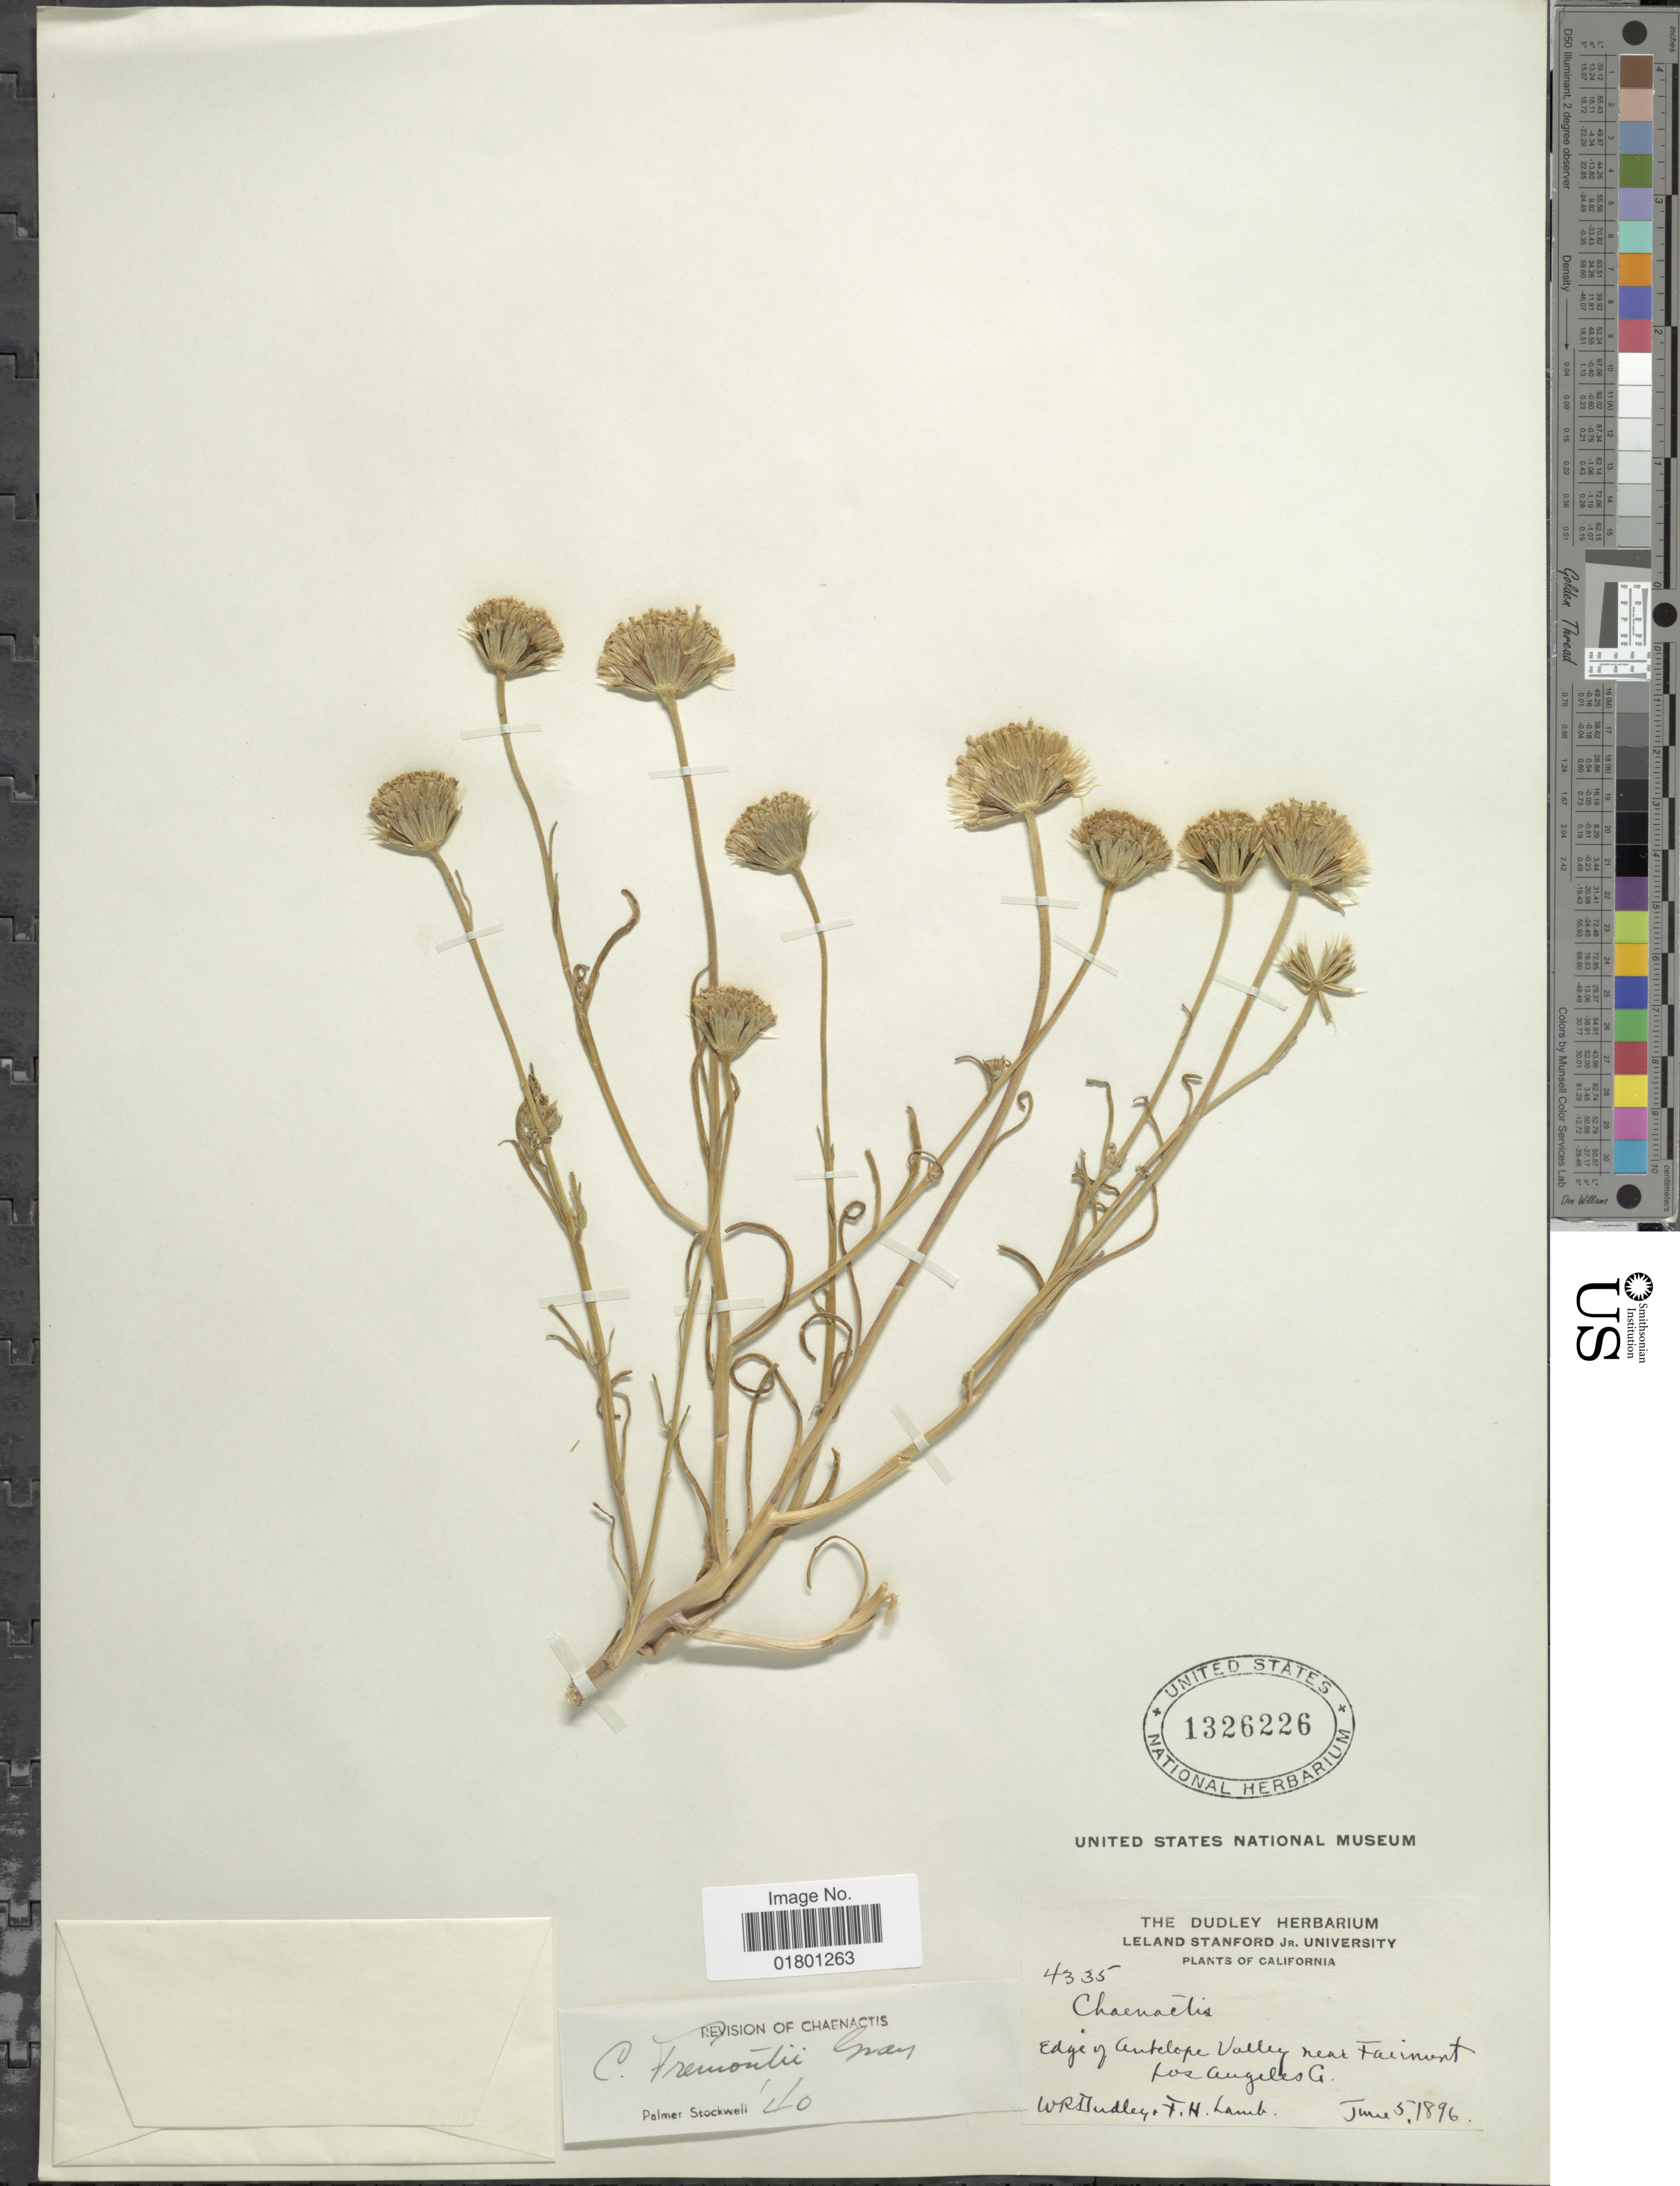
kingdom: Plantae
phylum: Tracheophyta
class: Magnoliopsida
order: Asterales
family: Asteraceae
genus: Chaenactis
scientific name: Chaenactis fremontii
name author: A. Gray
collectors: W. Dudley & F. H. Lamb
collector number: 4335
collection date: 1896-06-05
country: United States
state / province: California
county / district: Los Angeles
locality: Edge of Antelope Valley near Fairmont, Los Angeles Co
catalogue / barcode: US 1326226